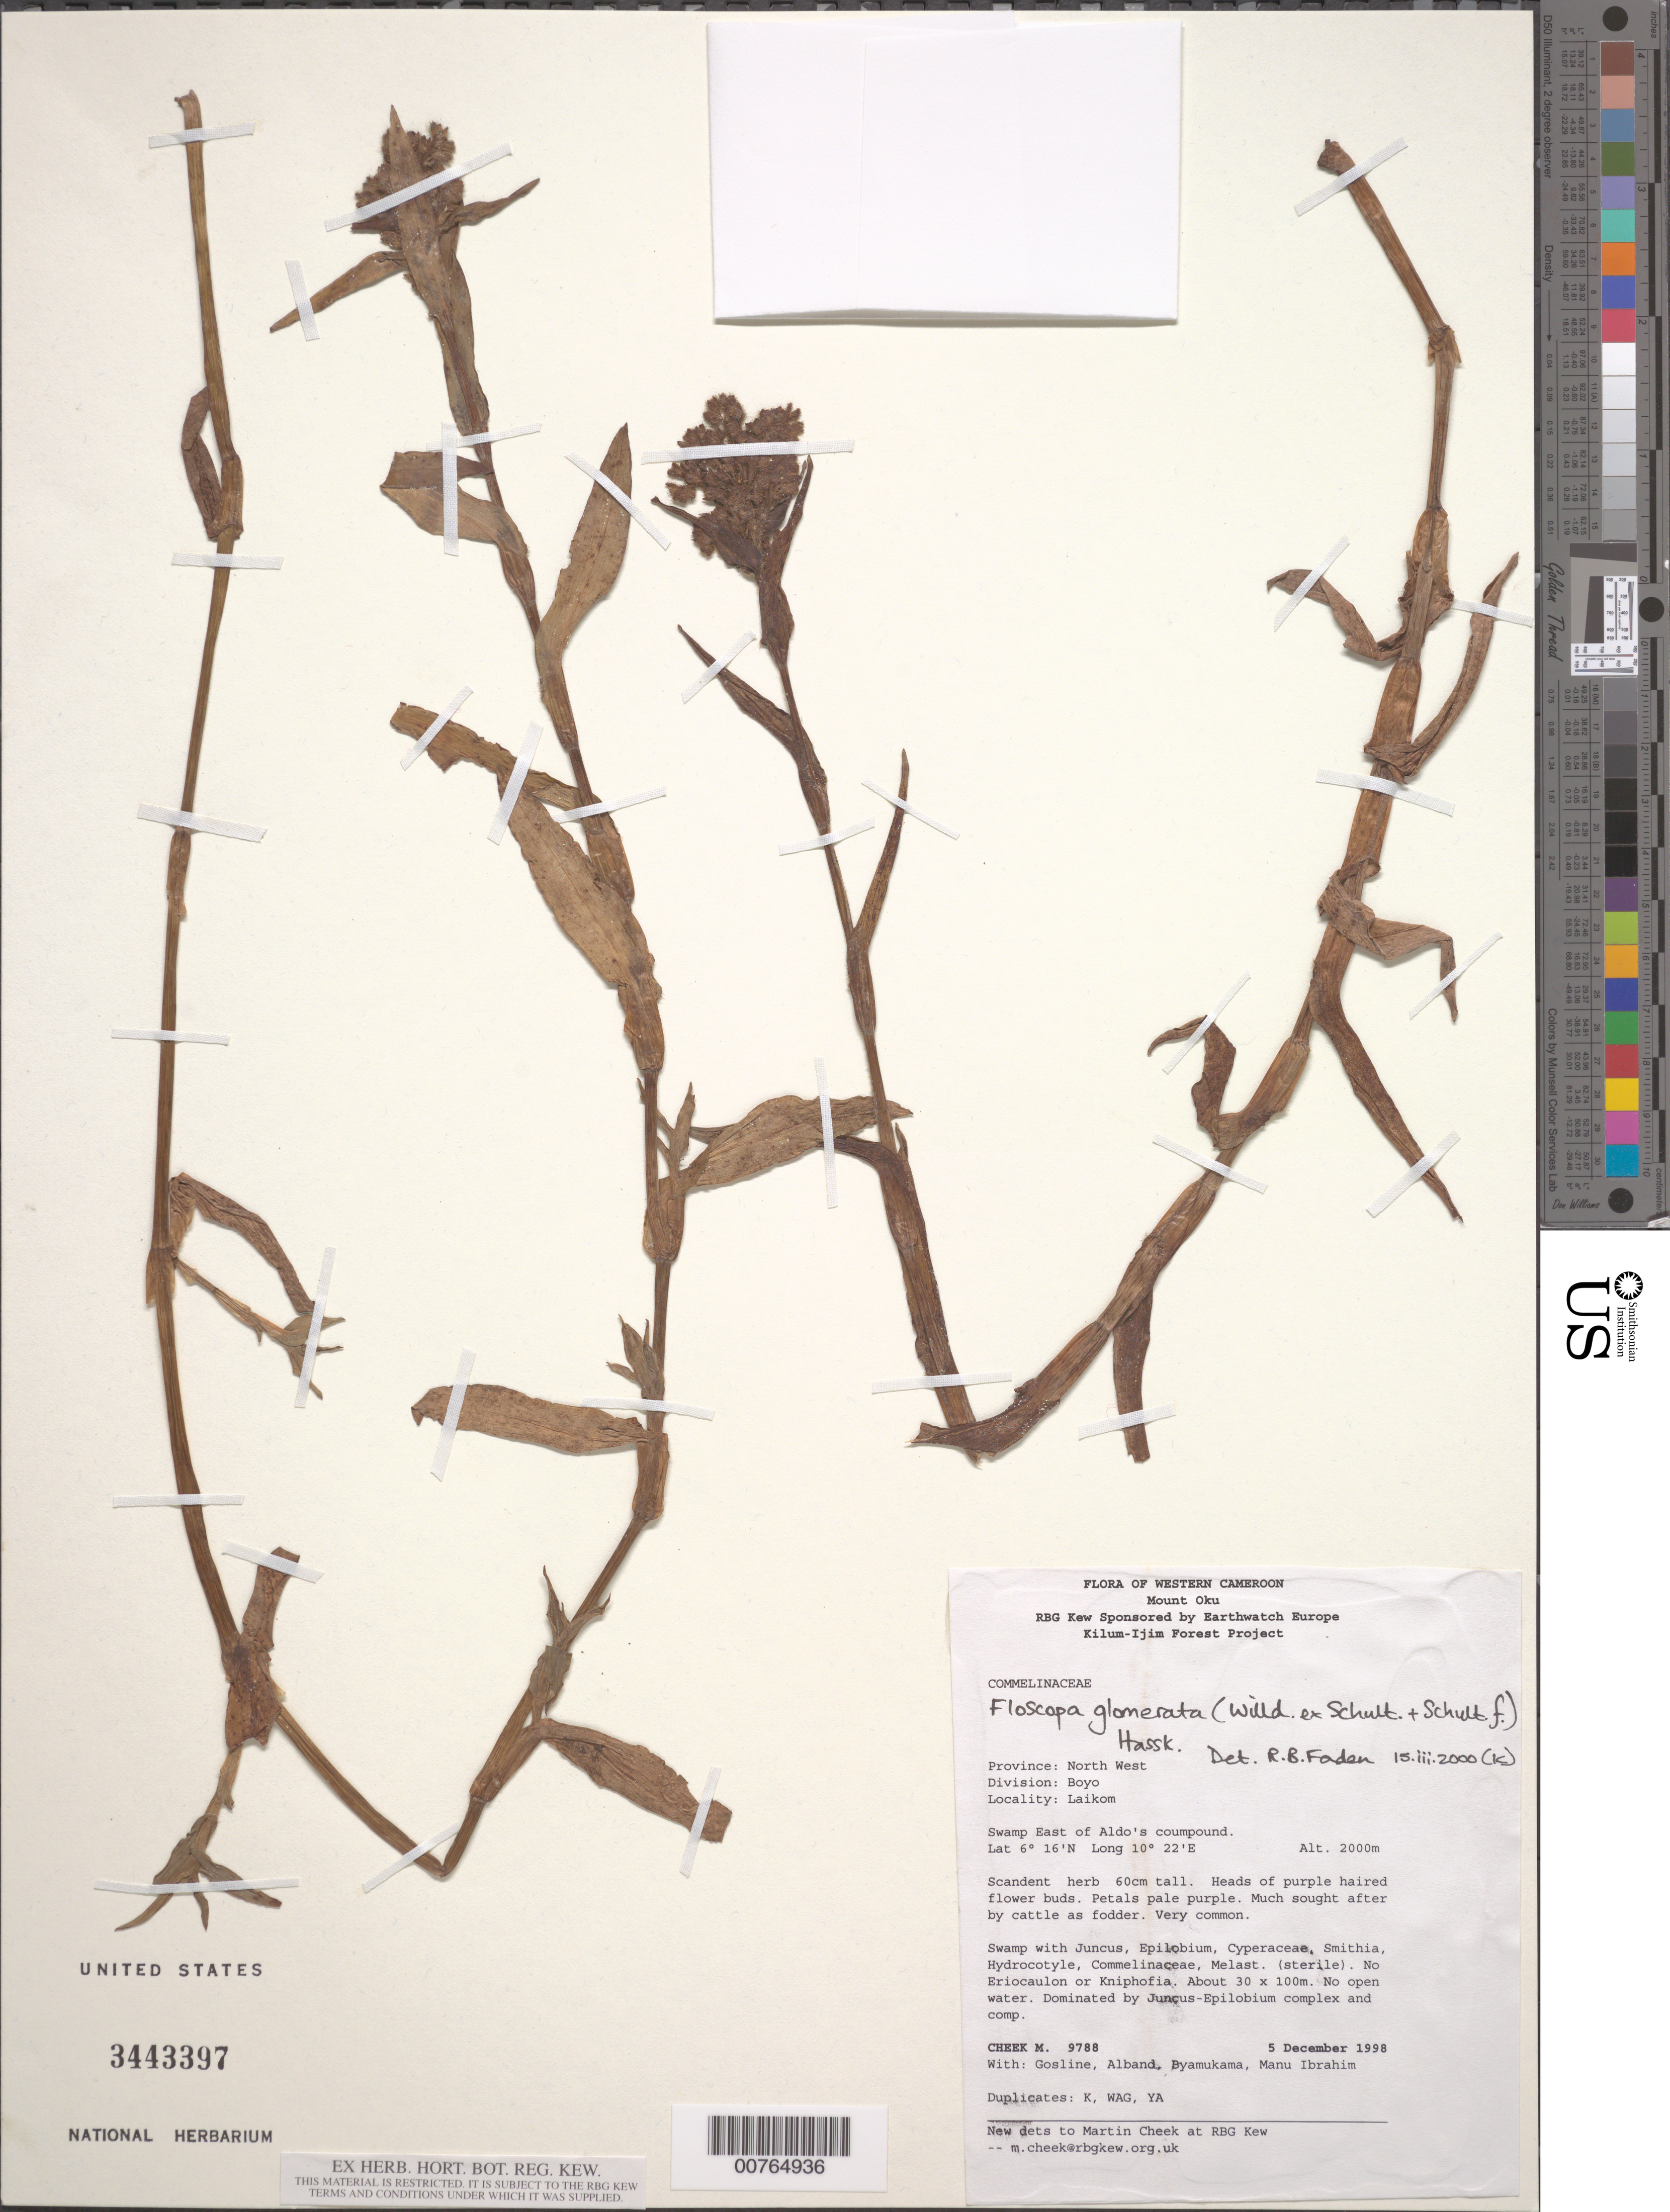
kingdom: Plantae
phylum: Tracheophyta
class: Liliopsida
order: Commelinales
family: Commelinaceae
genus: Floscopa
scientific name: Floscopa glomerata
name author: (Willd. ex Schult. & Schult. f.) Hassk.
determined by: Faden, Robert B., (US), Smithsonian Institution - National Museum of Natural History (UNITED STATES)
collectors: M. Cheek, -. Gosline, M. Ibrahim, -. Alband & -. Byamukama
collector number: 9788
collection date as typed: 05 Dec 1998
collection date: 1998-12-05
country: Cameroon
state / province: Nord-ouest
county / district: Boyo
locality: Laikom, W of Ardo's Fulani compound.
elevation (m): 2000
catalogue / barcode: US 3443397